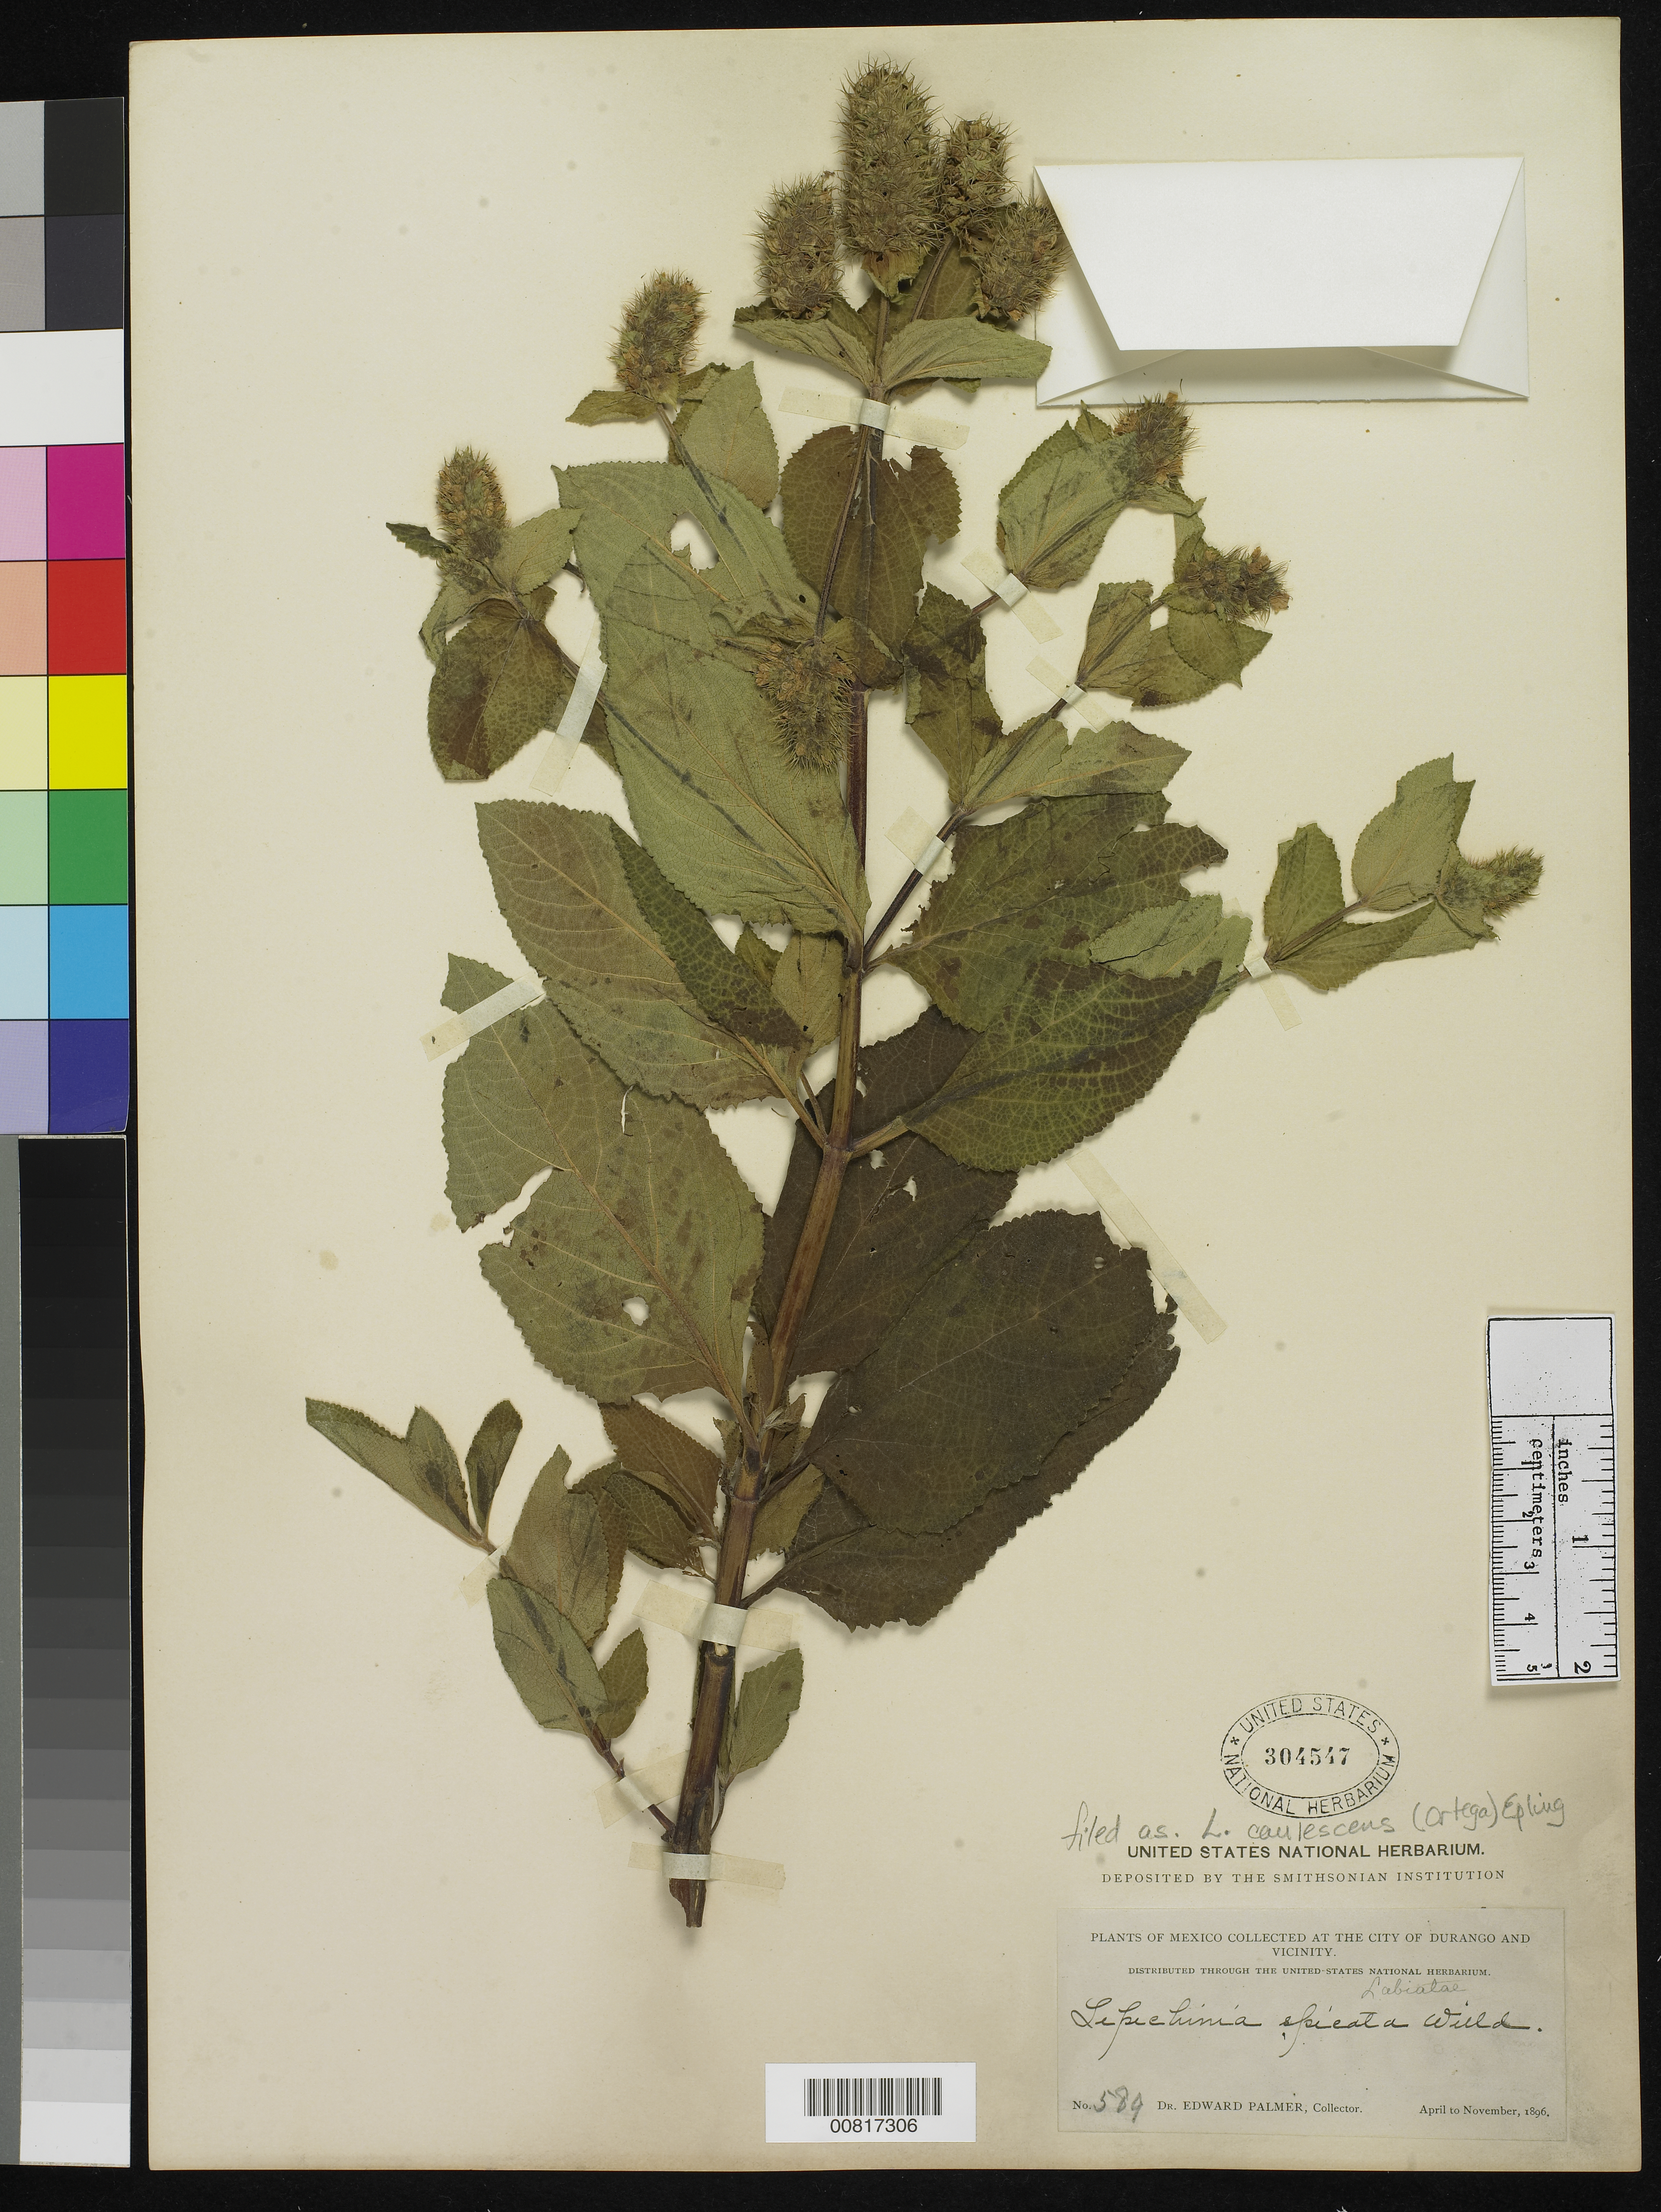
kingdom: Plantae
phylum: Tracheophyta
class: Magnoliopsida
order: Lamiales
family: Lamiaceae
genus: Lepechinia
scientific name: Lepechinia caulescens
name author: (Ortega) Epling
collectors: E. Palmer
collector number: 589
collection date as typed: Apr 1896 to -- Nov 1896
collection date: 1896-04/1896-11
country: Mexico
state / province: Durango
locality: City of Durango and vicinity.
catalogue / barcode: US 304547